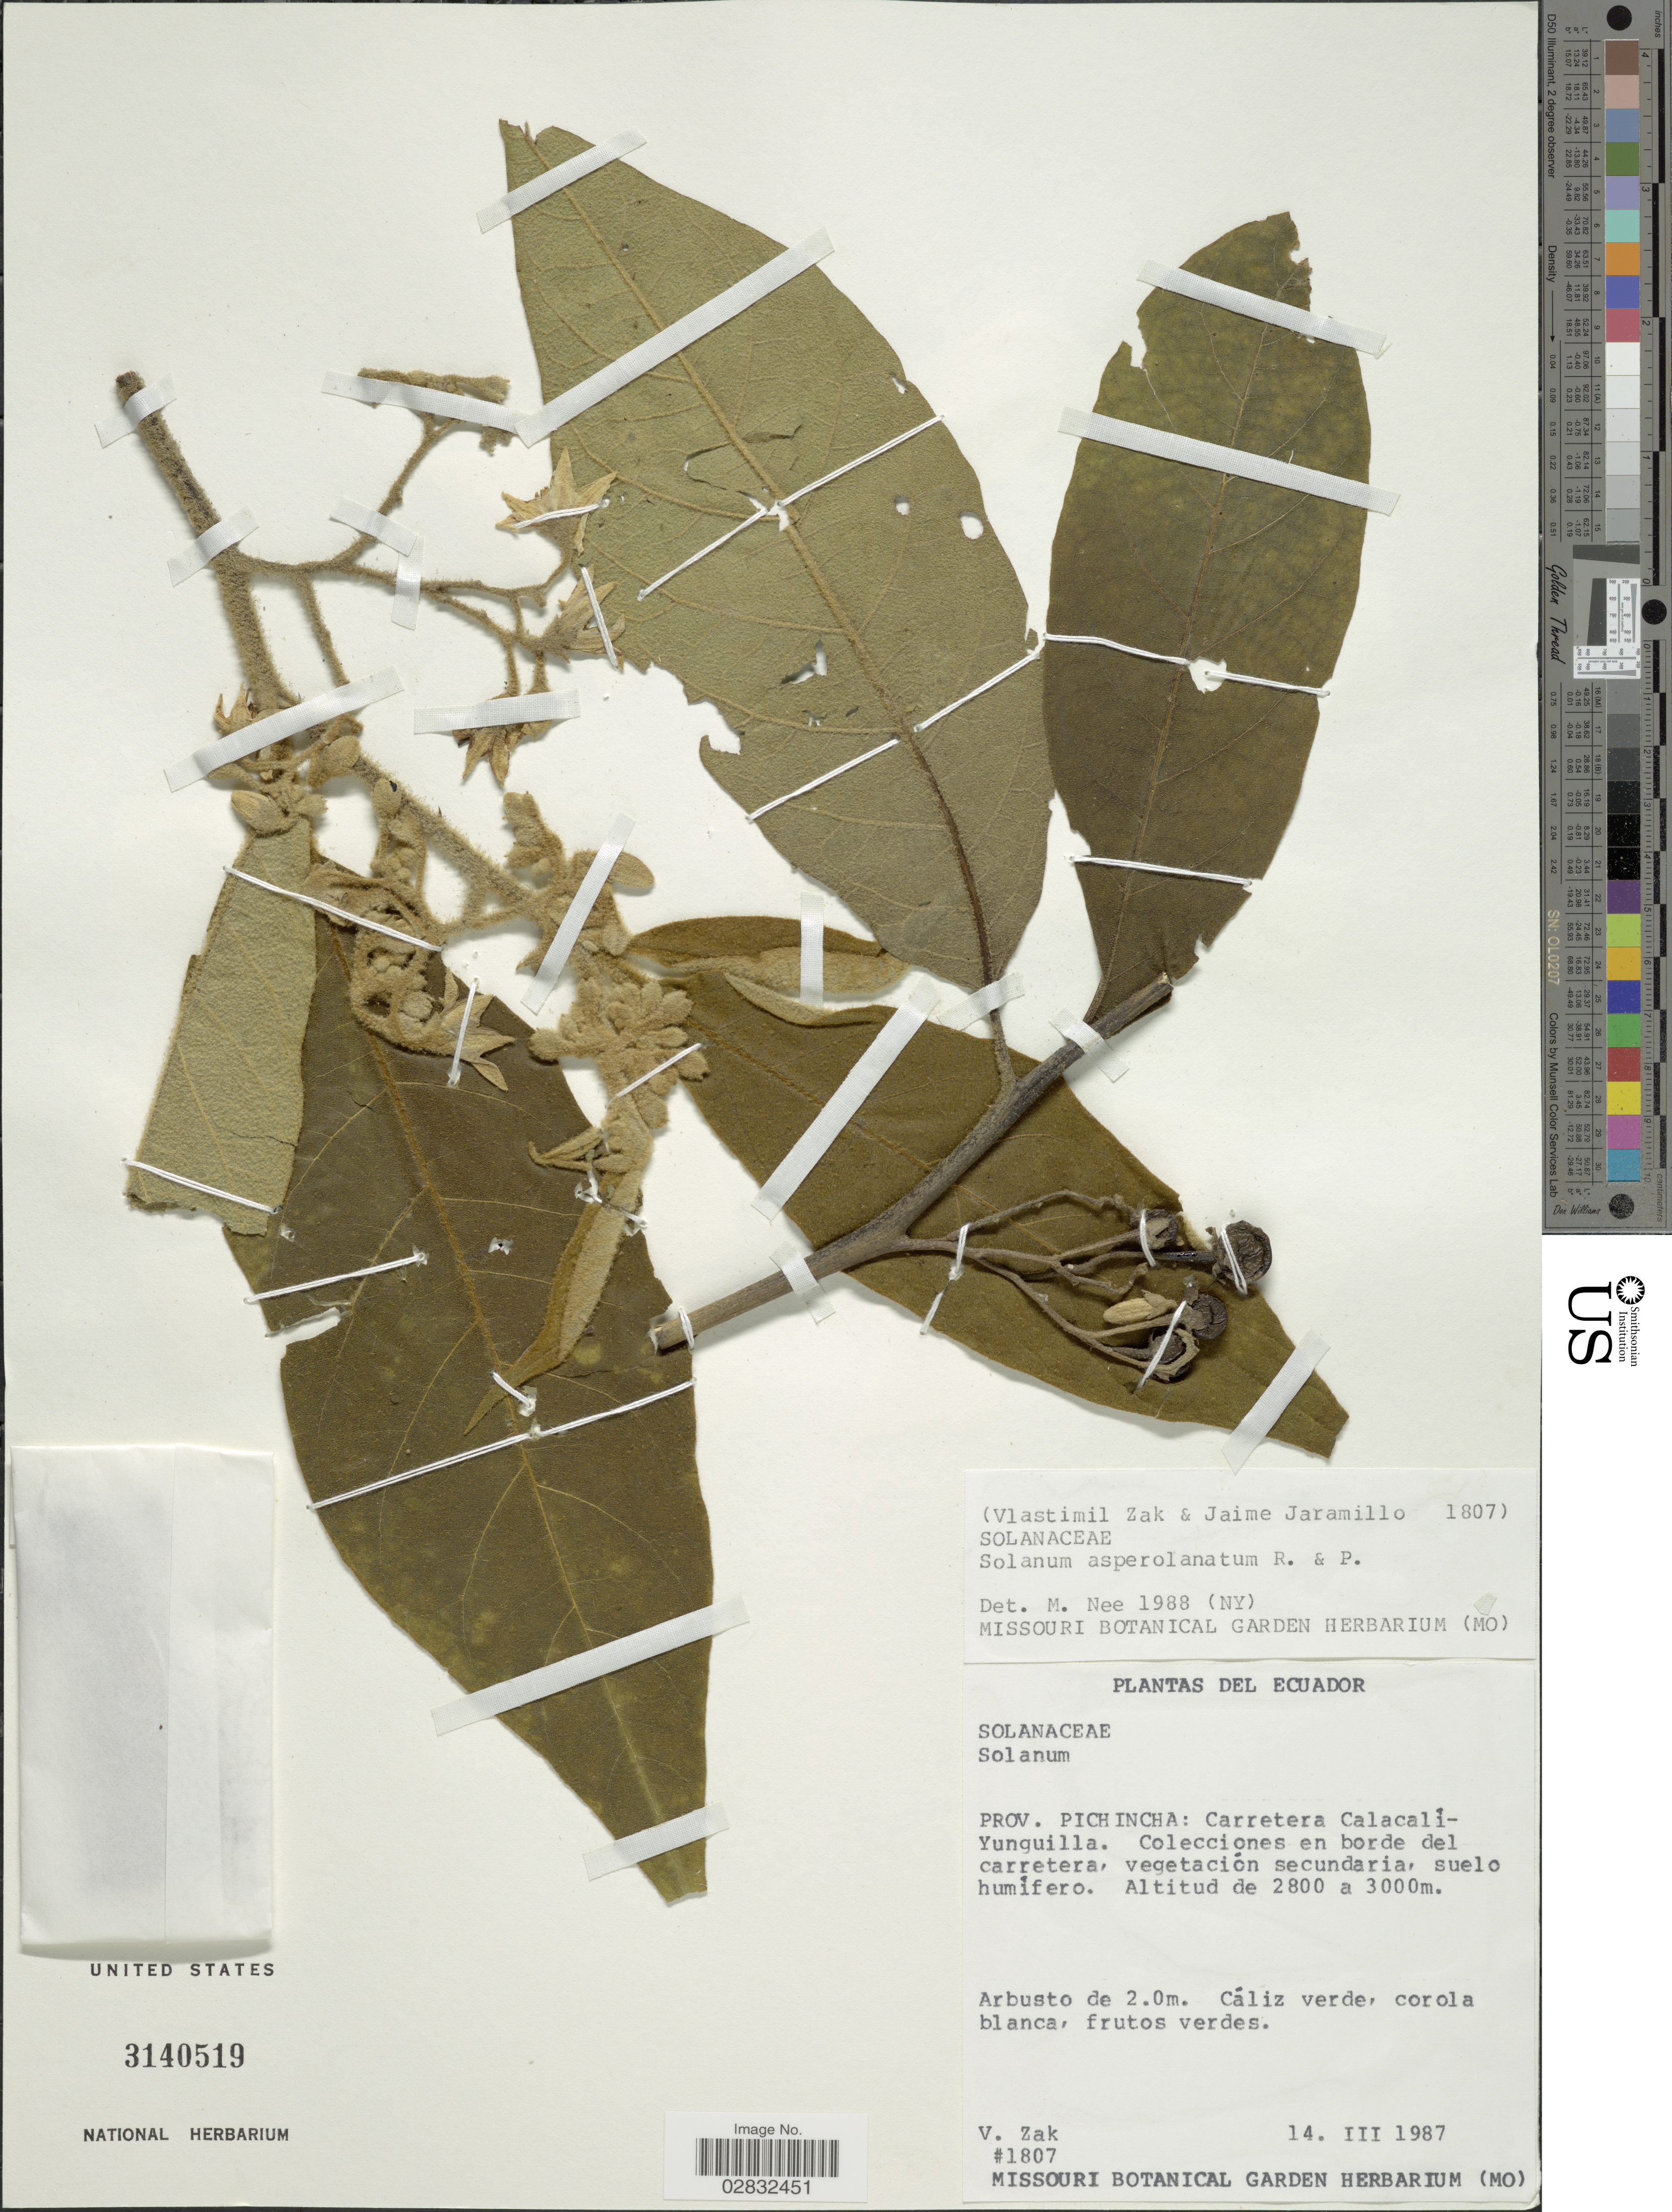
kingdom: Plantae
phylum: Tracheophyta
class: Magnoliopsida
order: Solanales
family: Solanaceae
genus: Solanum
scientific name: Solanum asperolatum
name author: Ruiz & Pav.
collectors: V. Zak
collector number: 1807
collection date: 1987-03-14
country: Ecuador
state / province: Pichincha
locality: Carretera Calacali-Yunguilla.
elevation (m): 2800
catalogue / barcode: US 3140519